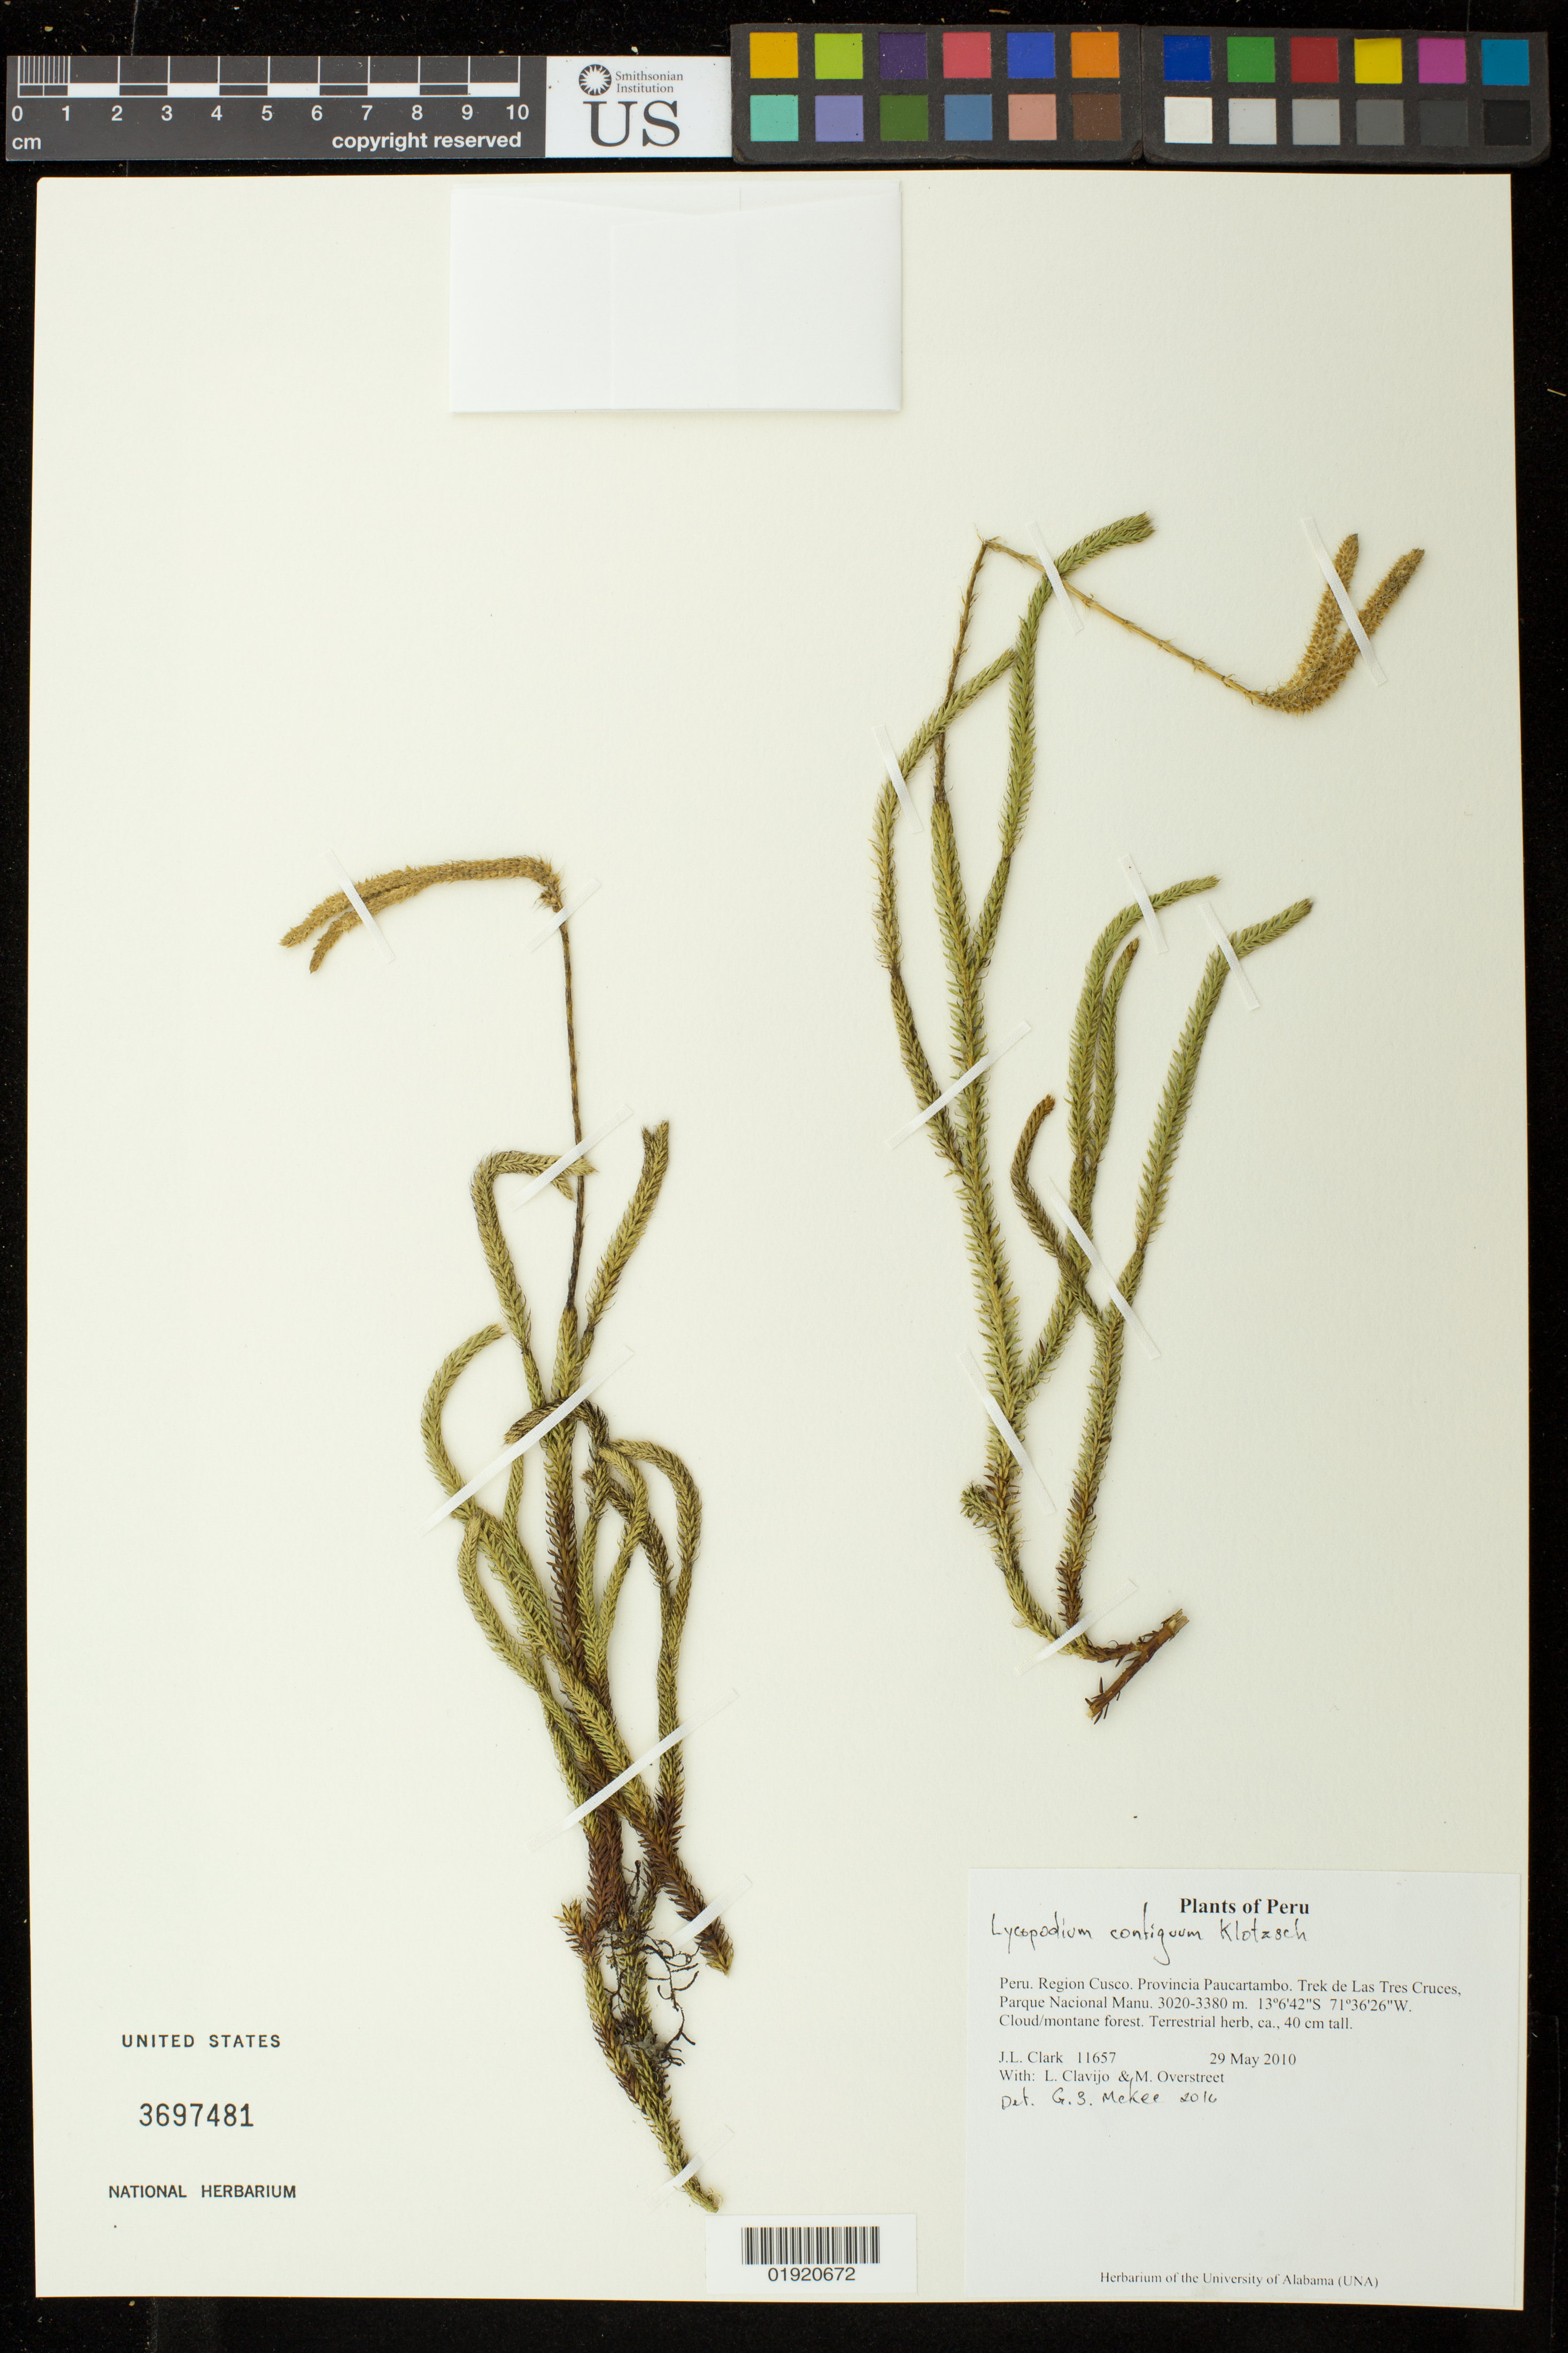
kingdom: Plantae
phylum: Tracheophyta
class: Lycopodiopsida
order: Lycopodiales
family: Lycopodiaceae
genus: Lycopodium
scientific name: Lycopodium clavatum subsp. contiguum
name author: (Klotzsch) B. Øllg.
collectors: J. L. Clark, L. Clavijo & M. Overstreet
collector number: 11657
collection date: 2010-05-29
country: Peru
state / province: Cusco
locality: Peru. Region Cusco. Provincia Paucartambo. Trek de Las Tres Cruces, Parque Nacional Manu.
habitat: Cloud/montane forest.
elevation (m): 3020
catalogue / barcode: US 3697481